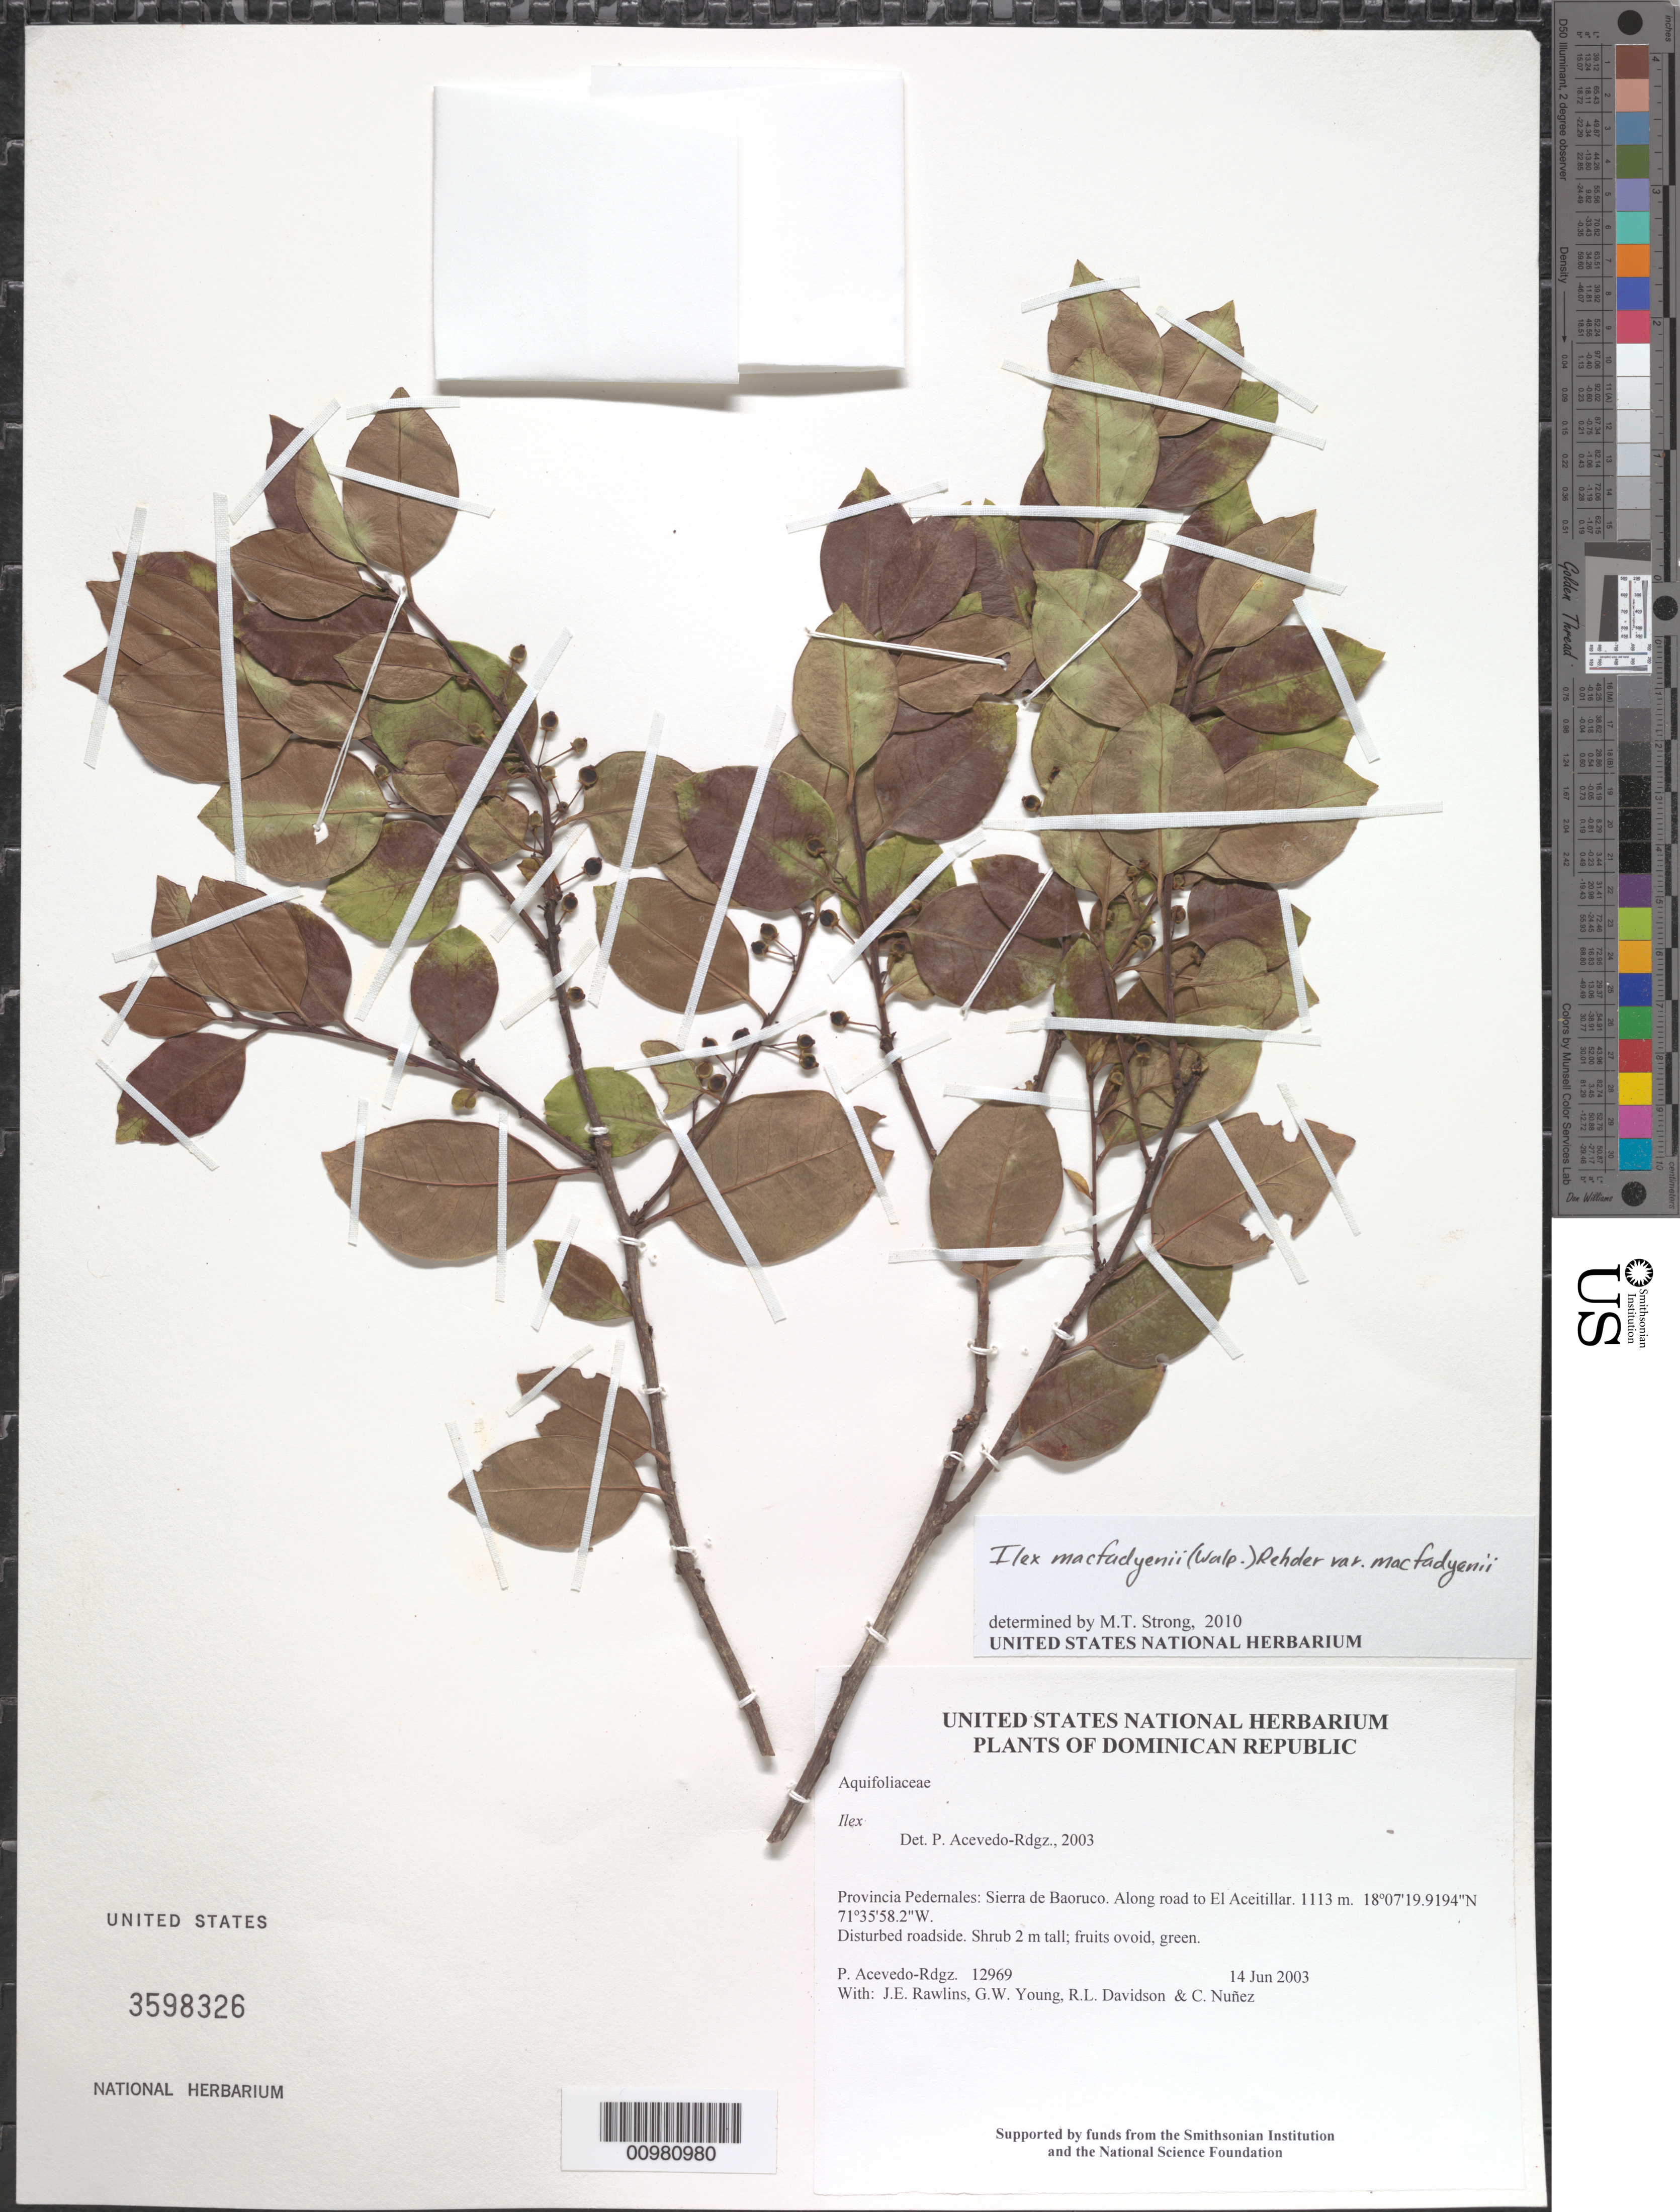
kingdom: Plantae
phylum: Tracheophyta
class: Magnoliopsida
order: Aquifoliales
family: Aquifoliaceae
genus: Ilex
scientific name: Ilex macfadyenii var. macfadyenii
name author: (Walp.) Rehder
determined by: Strong, M. T., (US), Smithsonian Institution - National Museum of Natural History (UNITED STATES)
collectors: P. Acevedo-Rodr., J. Rawlins, G. Young, R. Davidson & C. Nunez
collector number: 12969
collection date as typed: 14 Jun 2003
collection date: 2003-06-14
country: Dominican Republic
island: Hispaniola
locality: Provincia Pedernales: Sierra de Baoruco. Along road to El Aceitillar.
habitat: Disturbed roadside.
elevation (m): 1113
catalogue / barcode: US 3598326